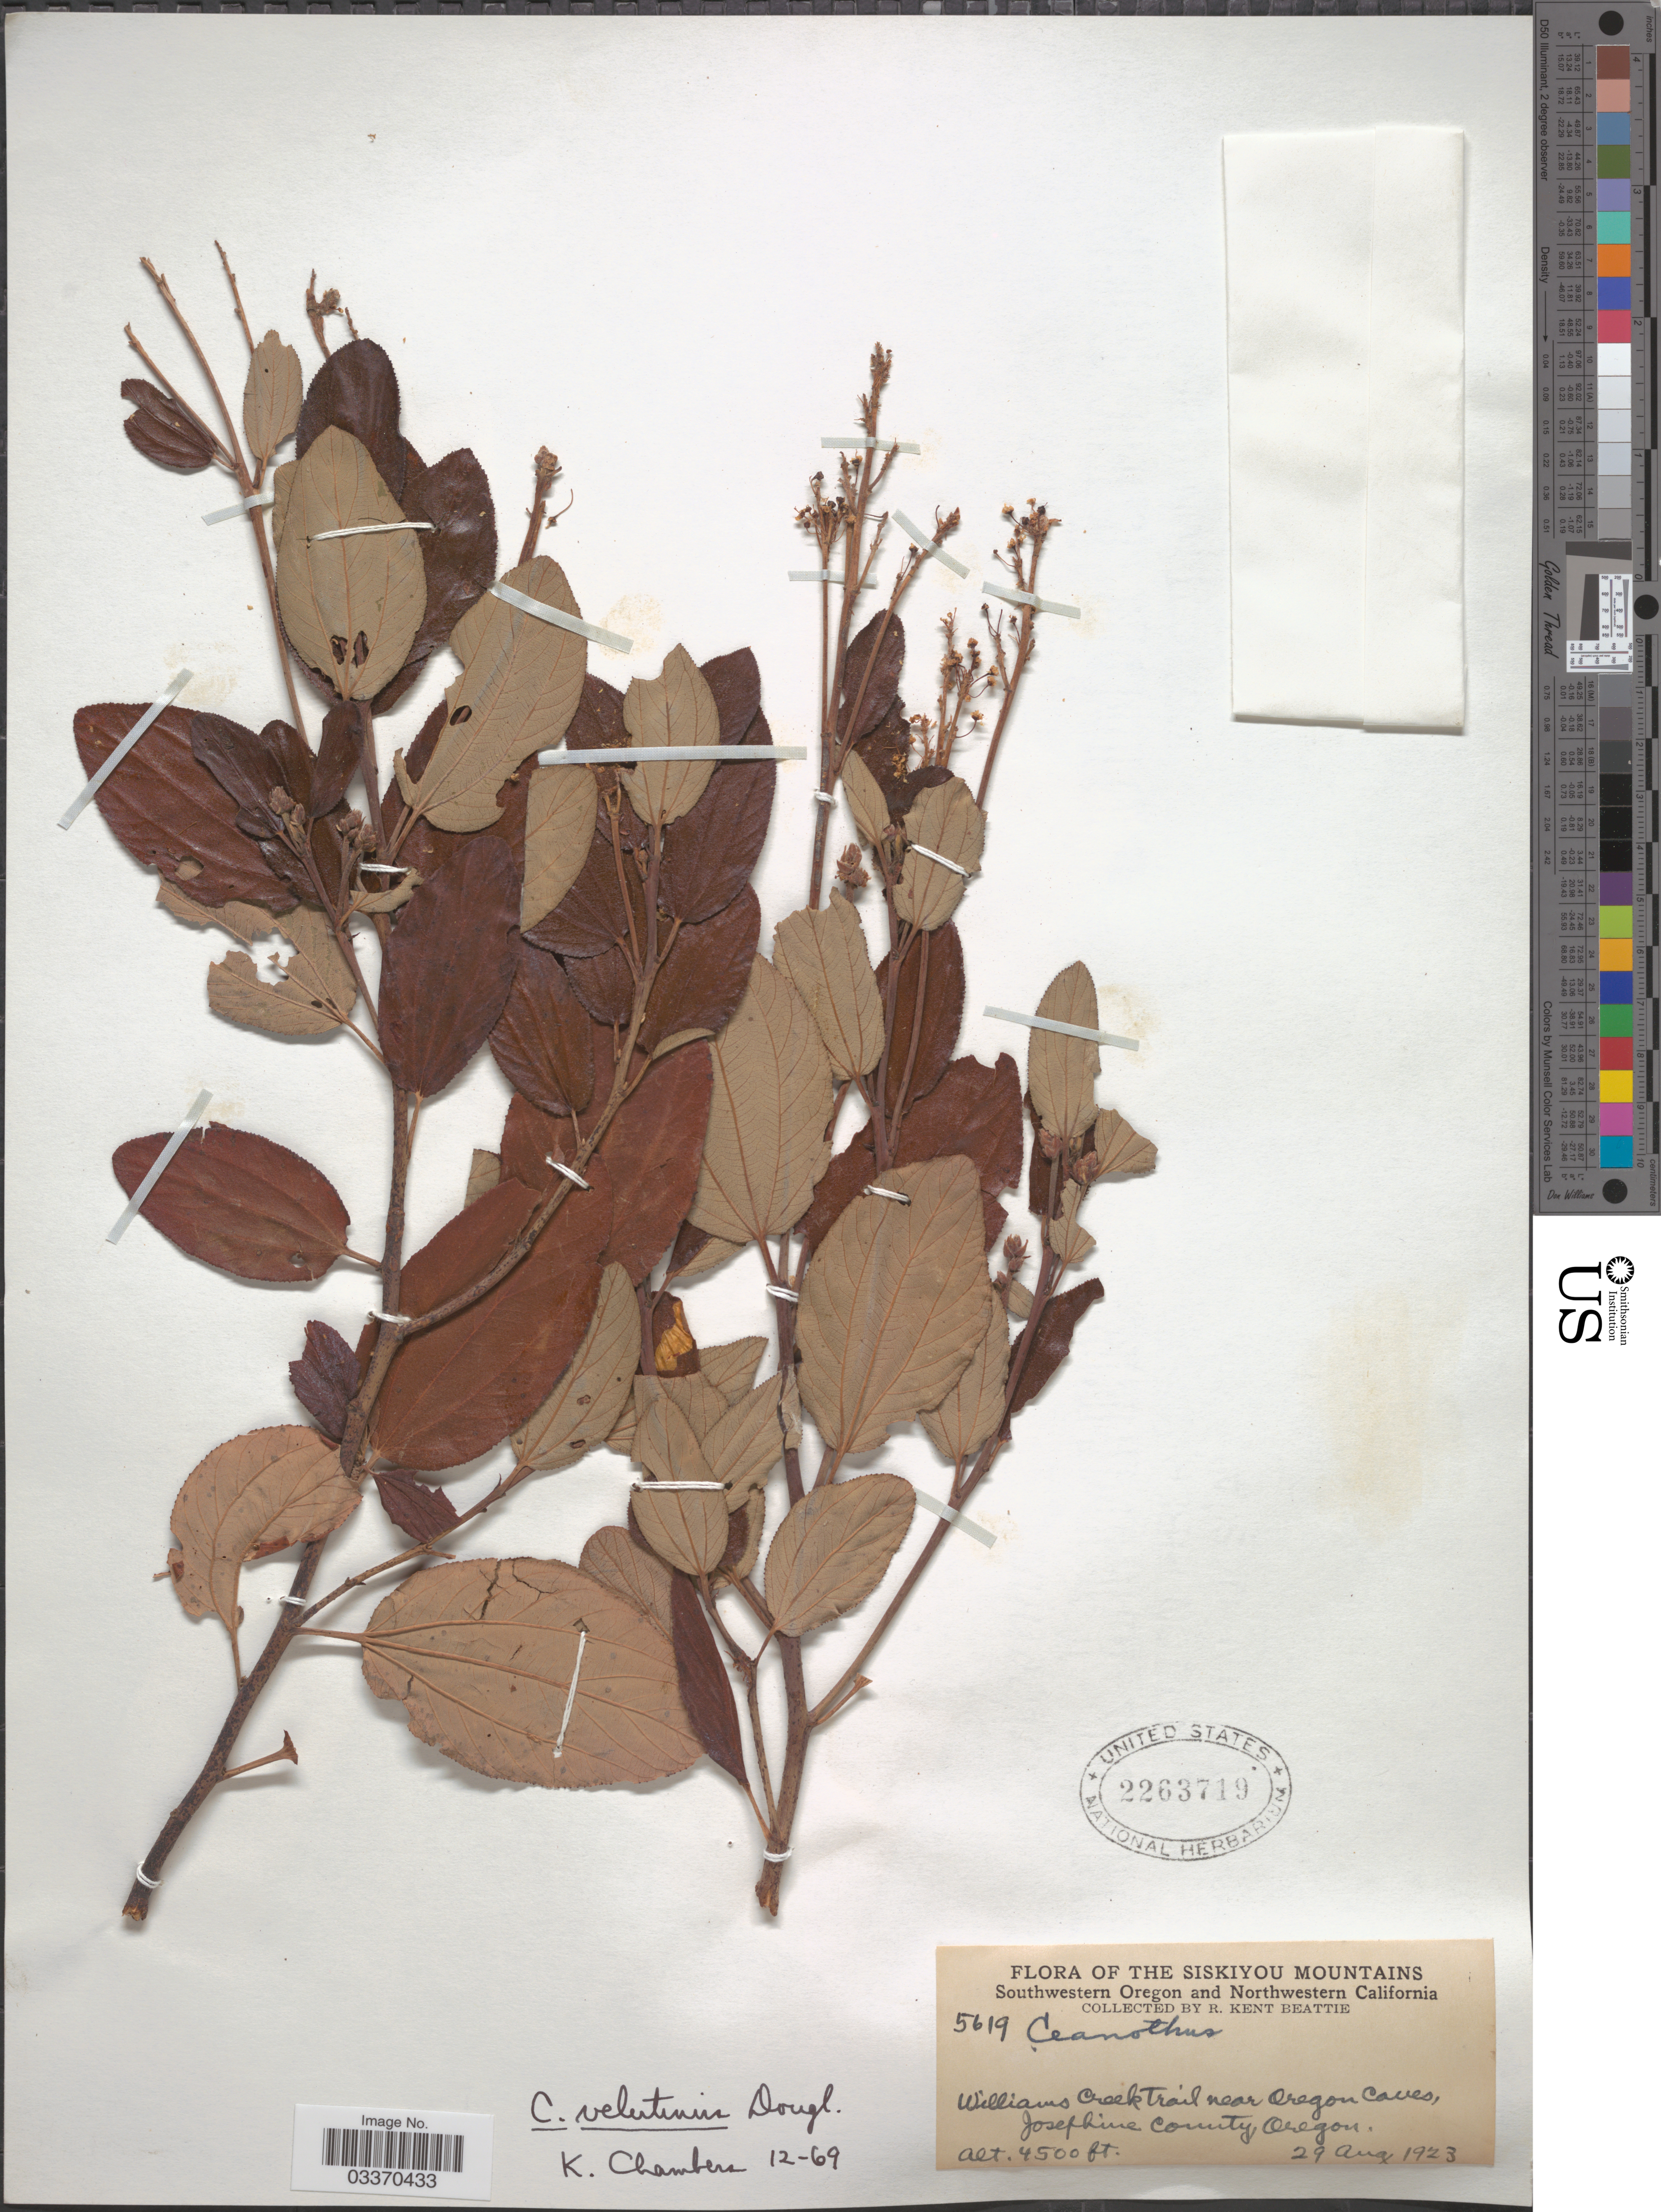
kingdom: Plantae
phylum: Tracheophyta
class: Magnoliopsida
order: Rosales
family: Rhamnaceae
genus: Ceanothus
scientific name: Ceanothus velutinus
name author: Douglas ex Hook.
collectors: R. K. Beattie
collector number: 5619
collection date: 1923-08-29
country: United States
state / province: Oregon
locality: The Siskiyou Mountains. Southwestern Oregon. Williams Creek Trail near Oregon Caves, Josephine County.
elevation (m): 1372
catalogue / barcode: US 2263719